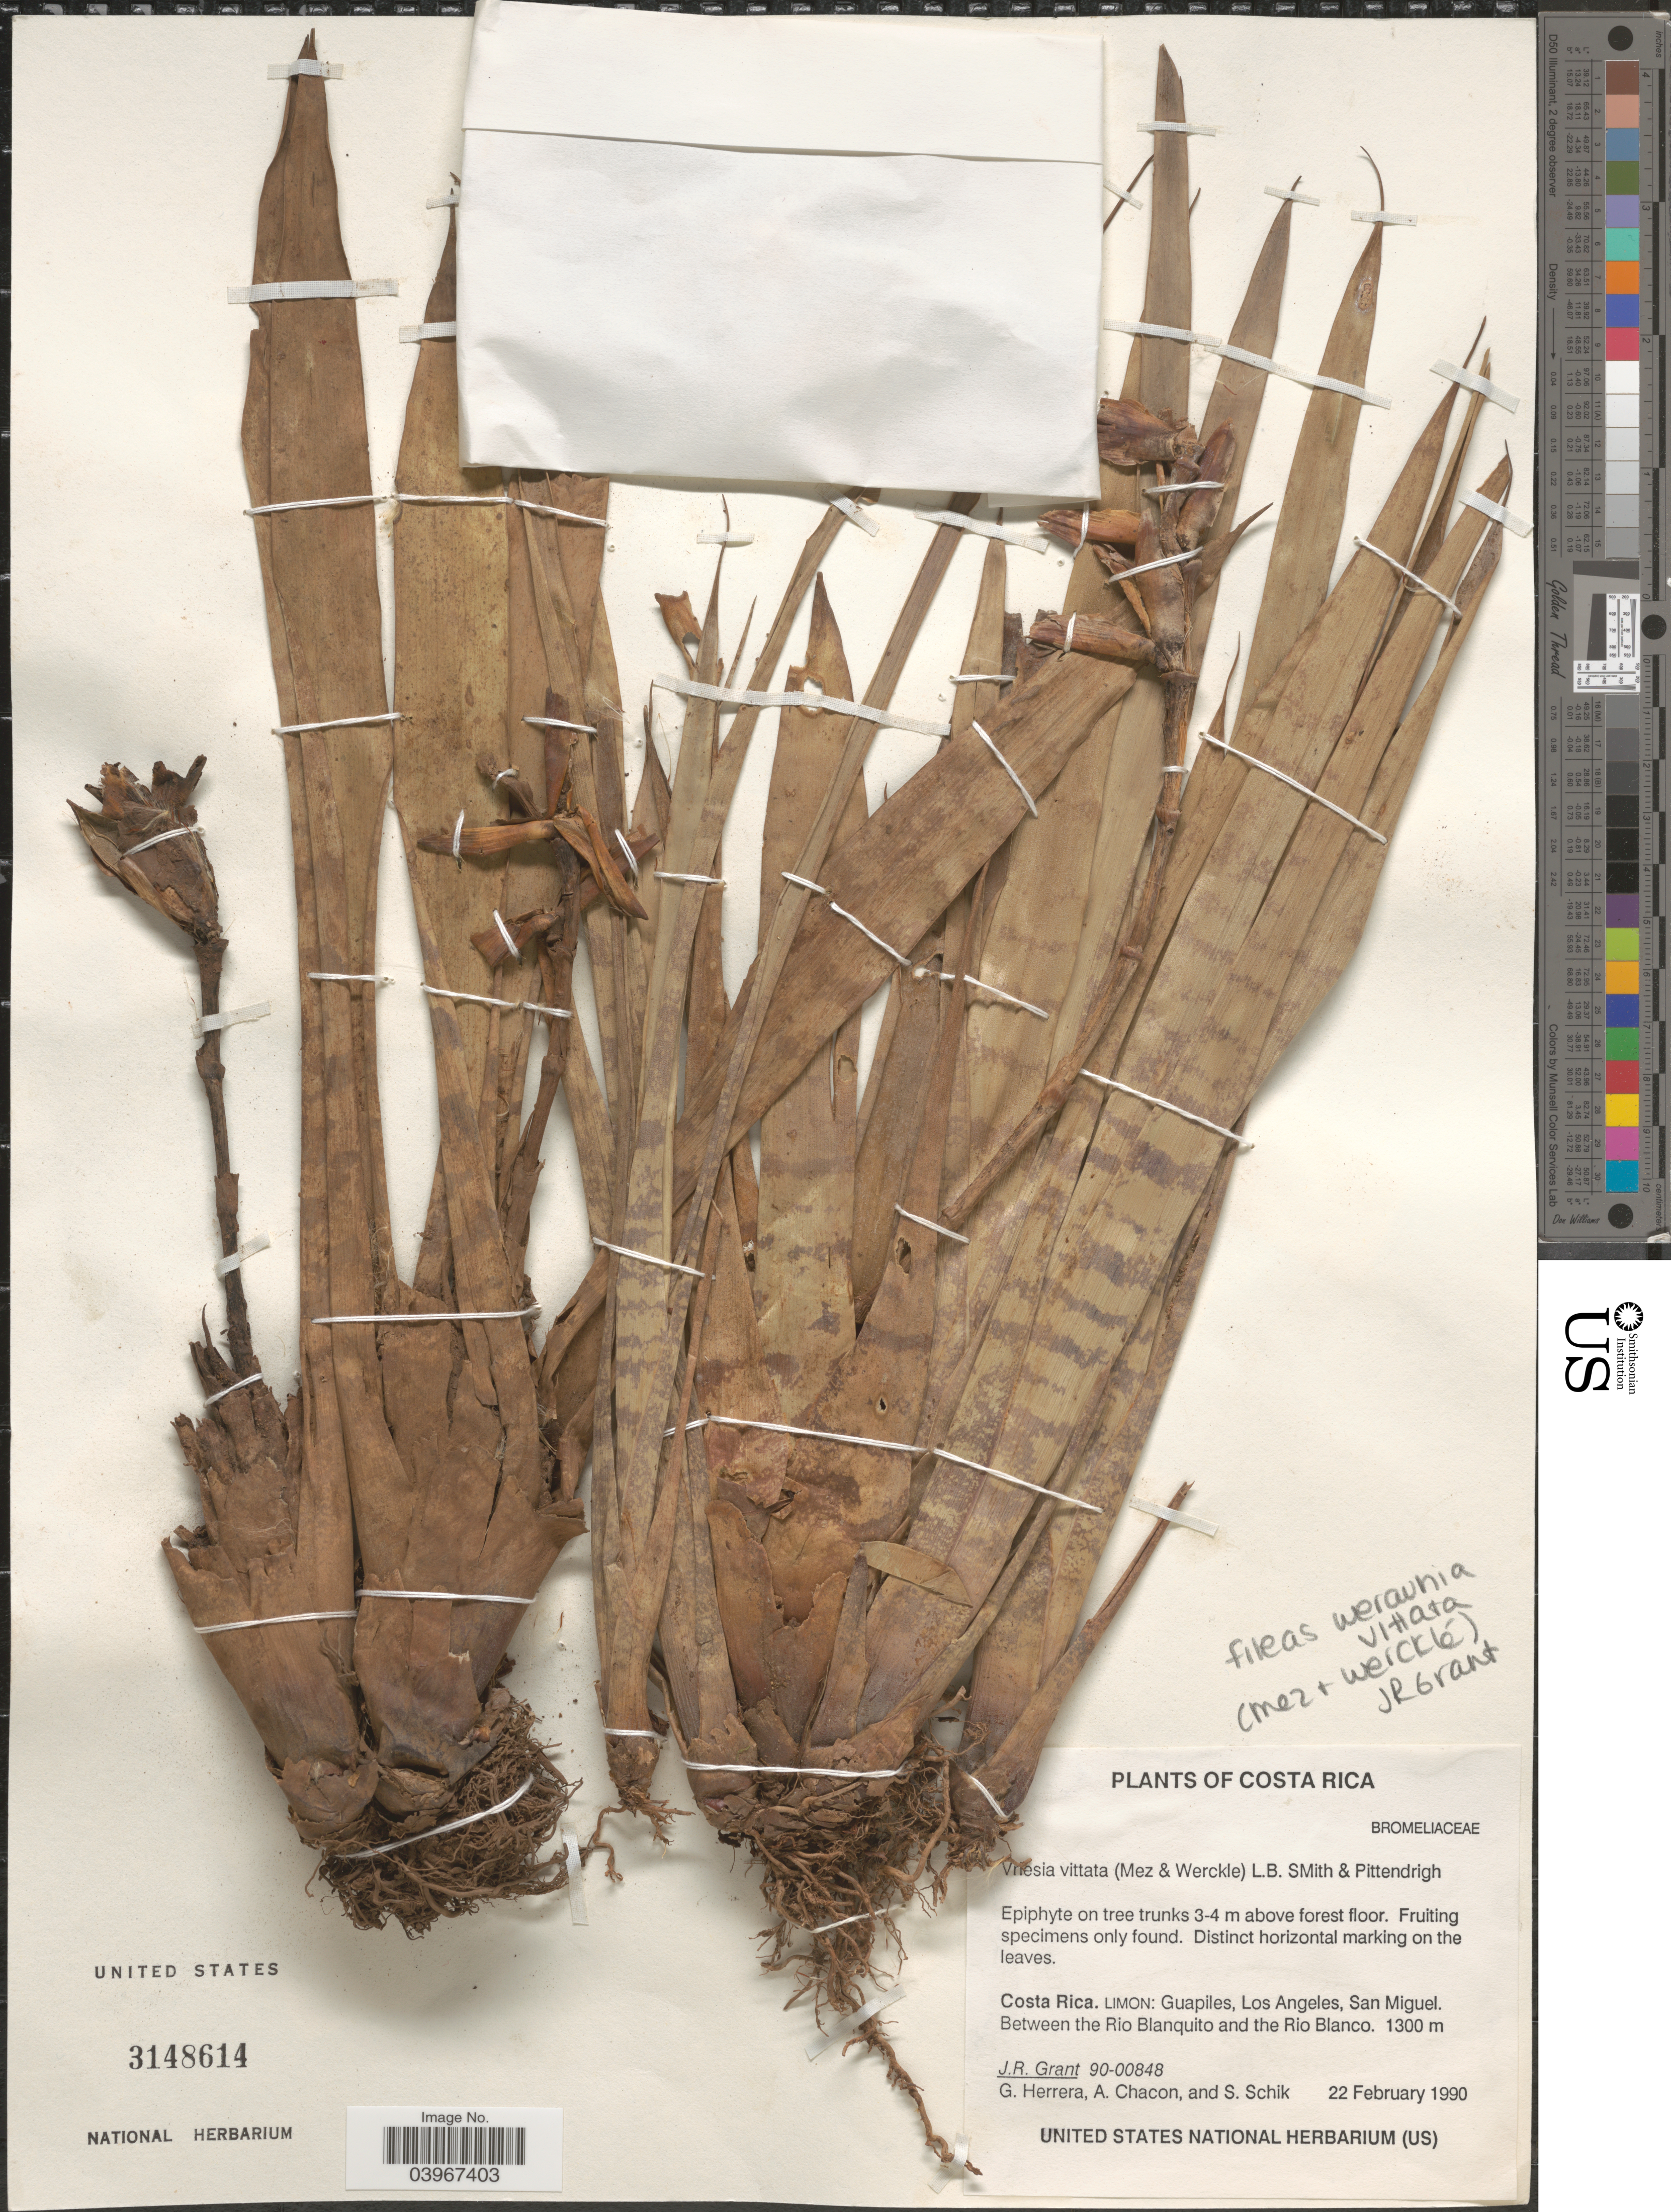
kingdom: Plantae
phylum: Tracheophyta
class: Liliopsida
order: Poales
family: Bromeliaceae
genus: Werauhia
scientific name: Werauhia vittata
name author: (Mez & Wercklé) J.R. Grant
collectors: J. Grant, G. Herrera, A. Chacon & S. Schik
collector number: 90-00848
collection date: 1990-02-22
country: Costa Rica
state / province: Limón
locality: Guapiles, Los Angeles, San Miguel. Between the Rio Blanquito and the Rio Blanco.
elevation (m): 1300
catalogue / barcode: US 3148614